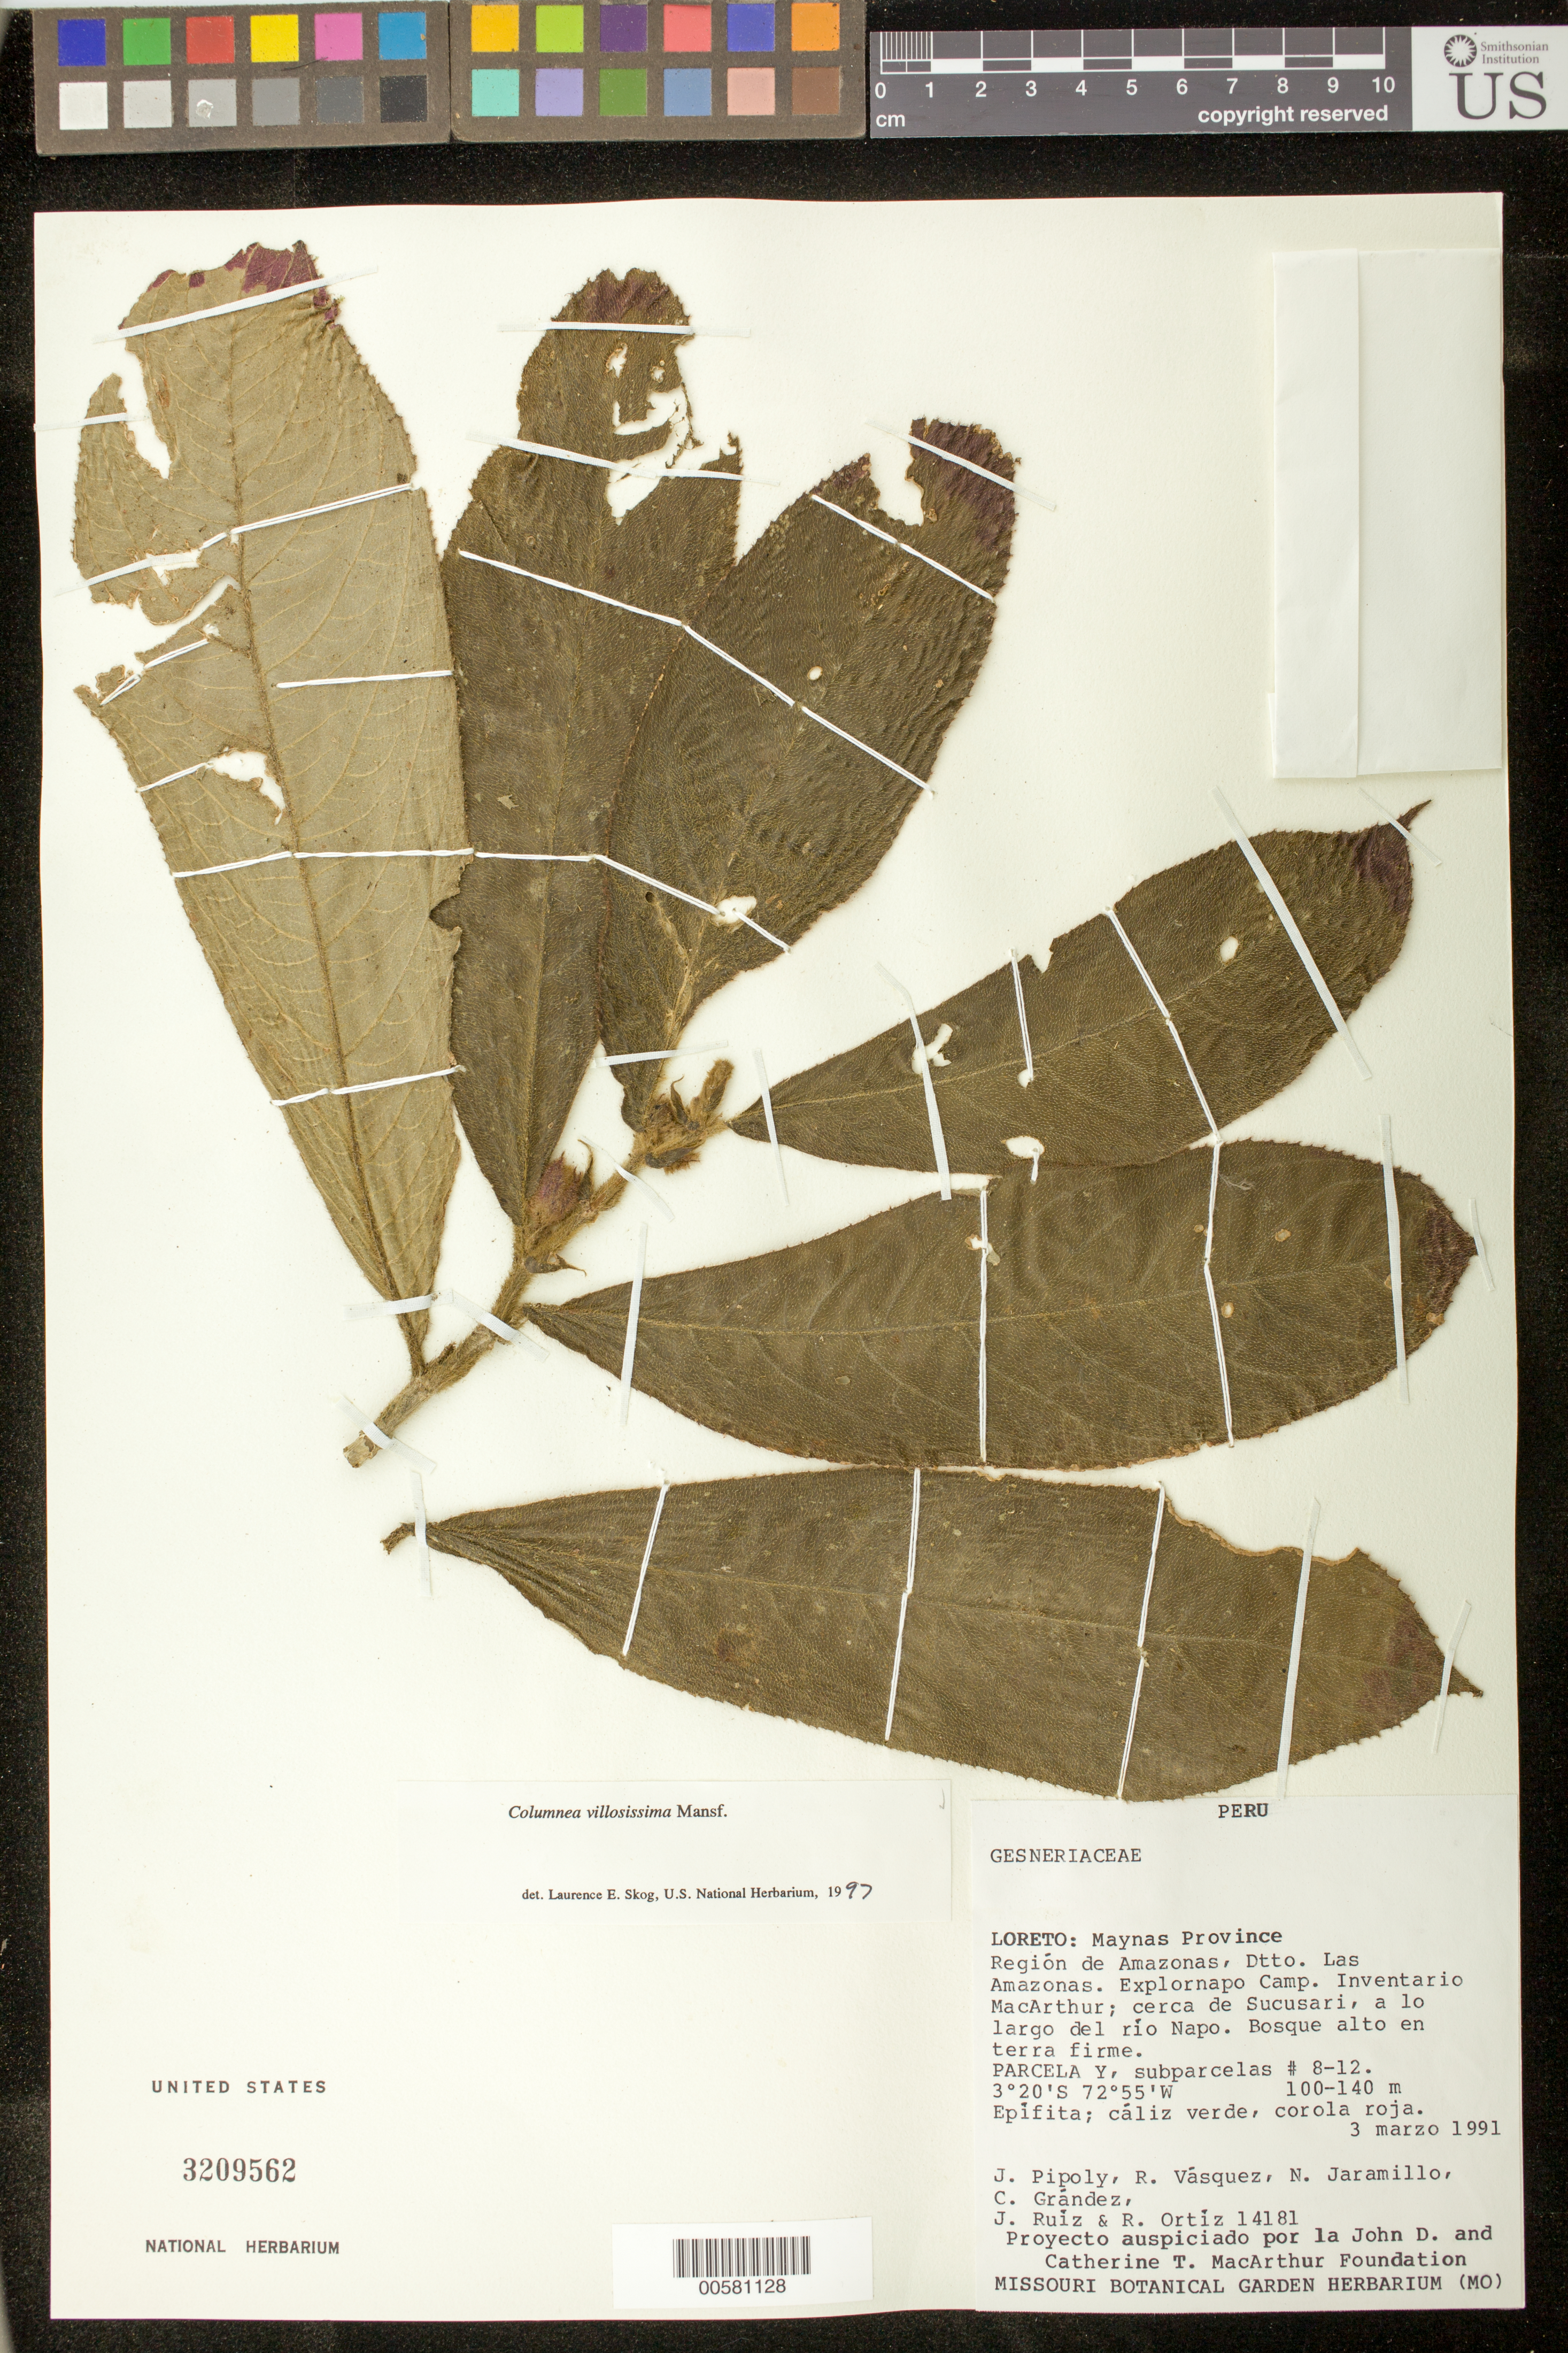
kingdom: Plantae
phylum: Tracheophyta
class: Magnoliopsida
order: Lamiales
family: Gesneriaceae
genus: Columnea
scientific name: Columnea villosissima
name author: Mansf.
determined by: Skog, Laurence E.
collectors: J. J. Pipoly & et al.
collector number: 14181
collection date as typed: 03 Mar 1991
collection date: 1991-03-03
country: Peru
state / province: Loreto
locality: Prov. Maynas; región de Amazonas, dtto. Las Amazonas; Explornapo Camp, Inventario MacArthur; cerca de Sucusari, a lo largo del río Napo; Parcela Y, subparcelas #8-12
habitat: Bosque alto en terra firme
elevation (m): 100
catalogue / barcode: US 3209562